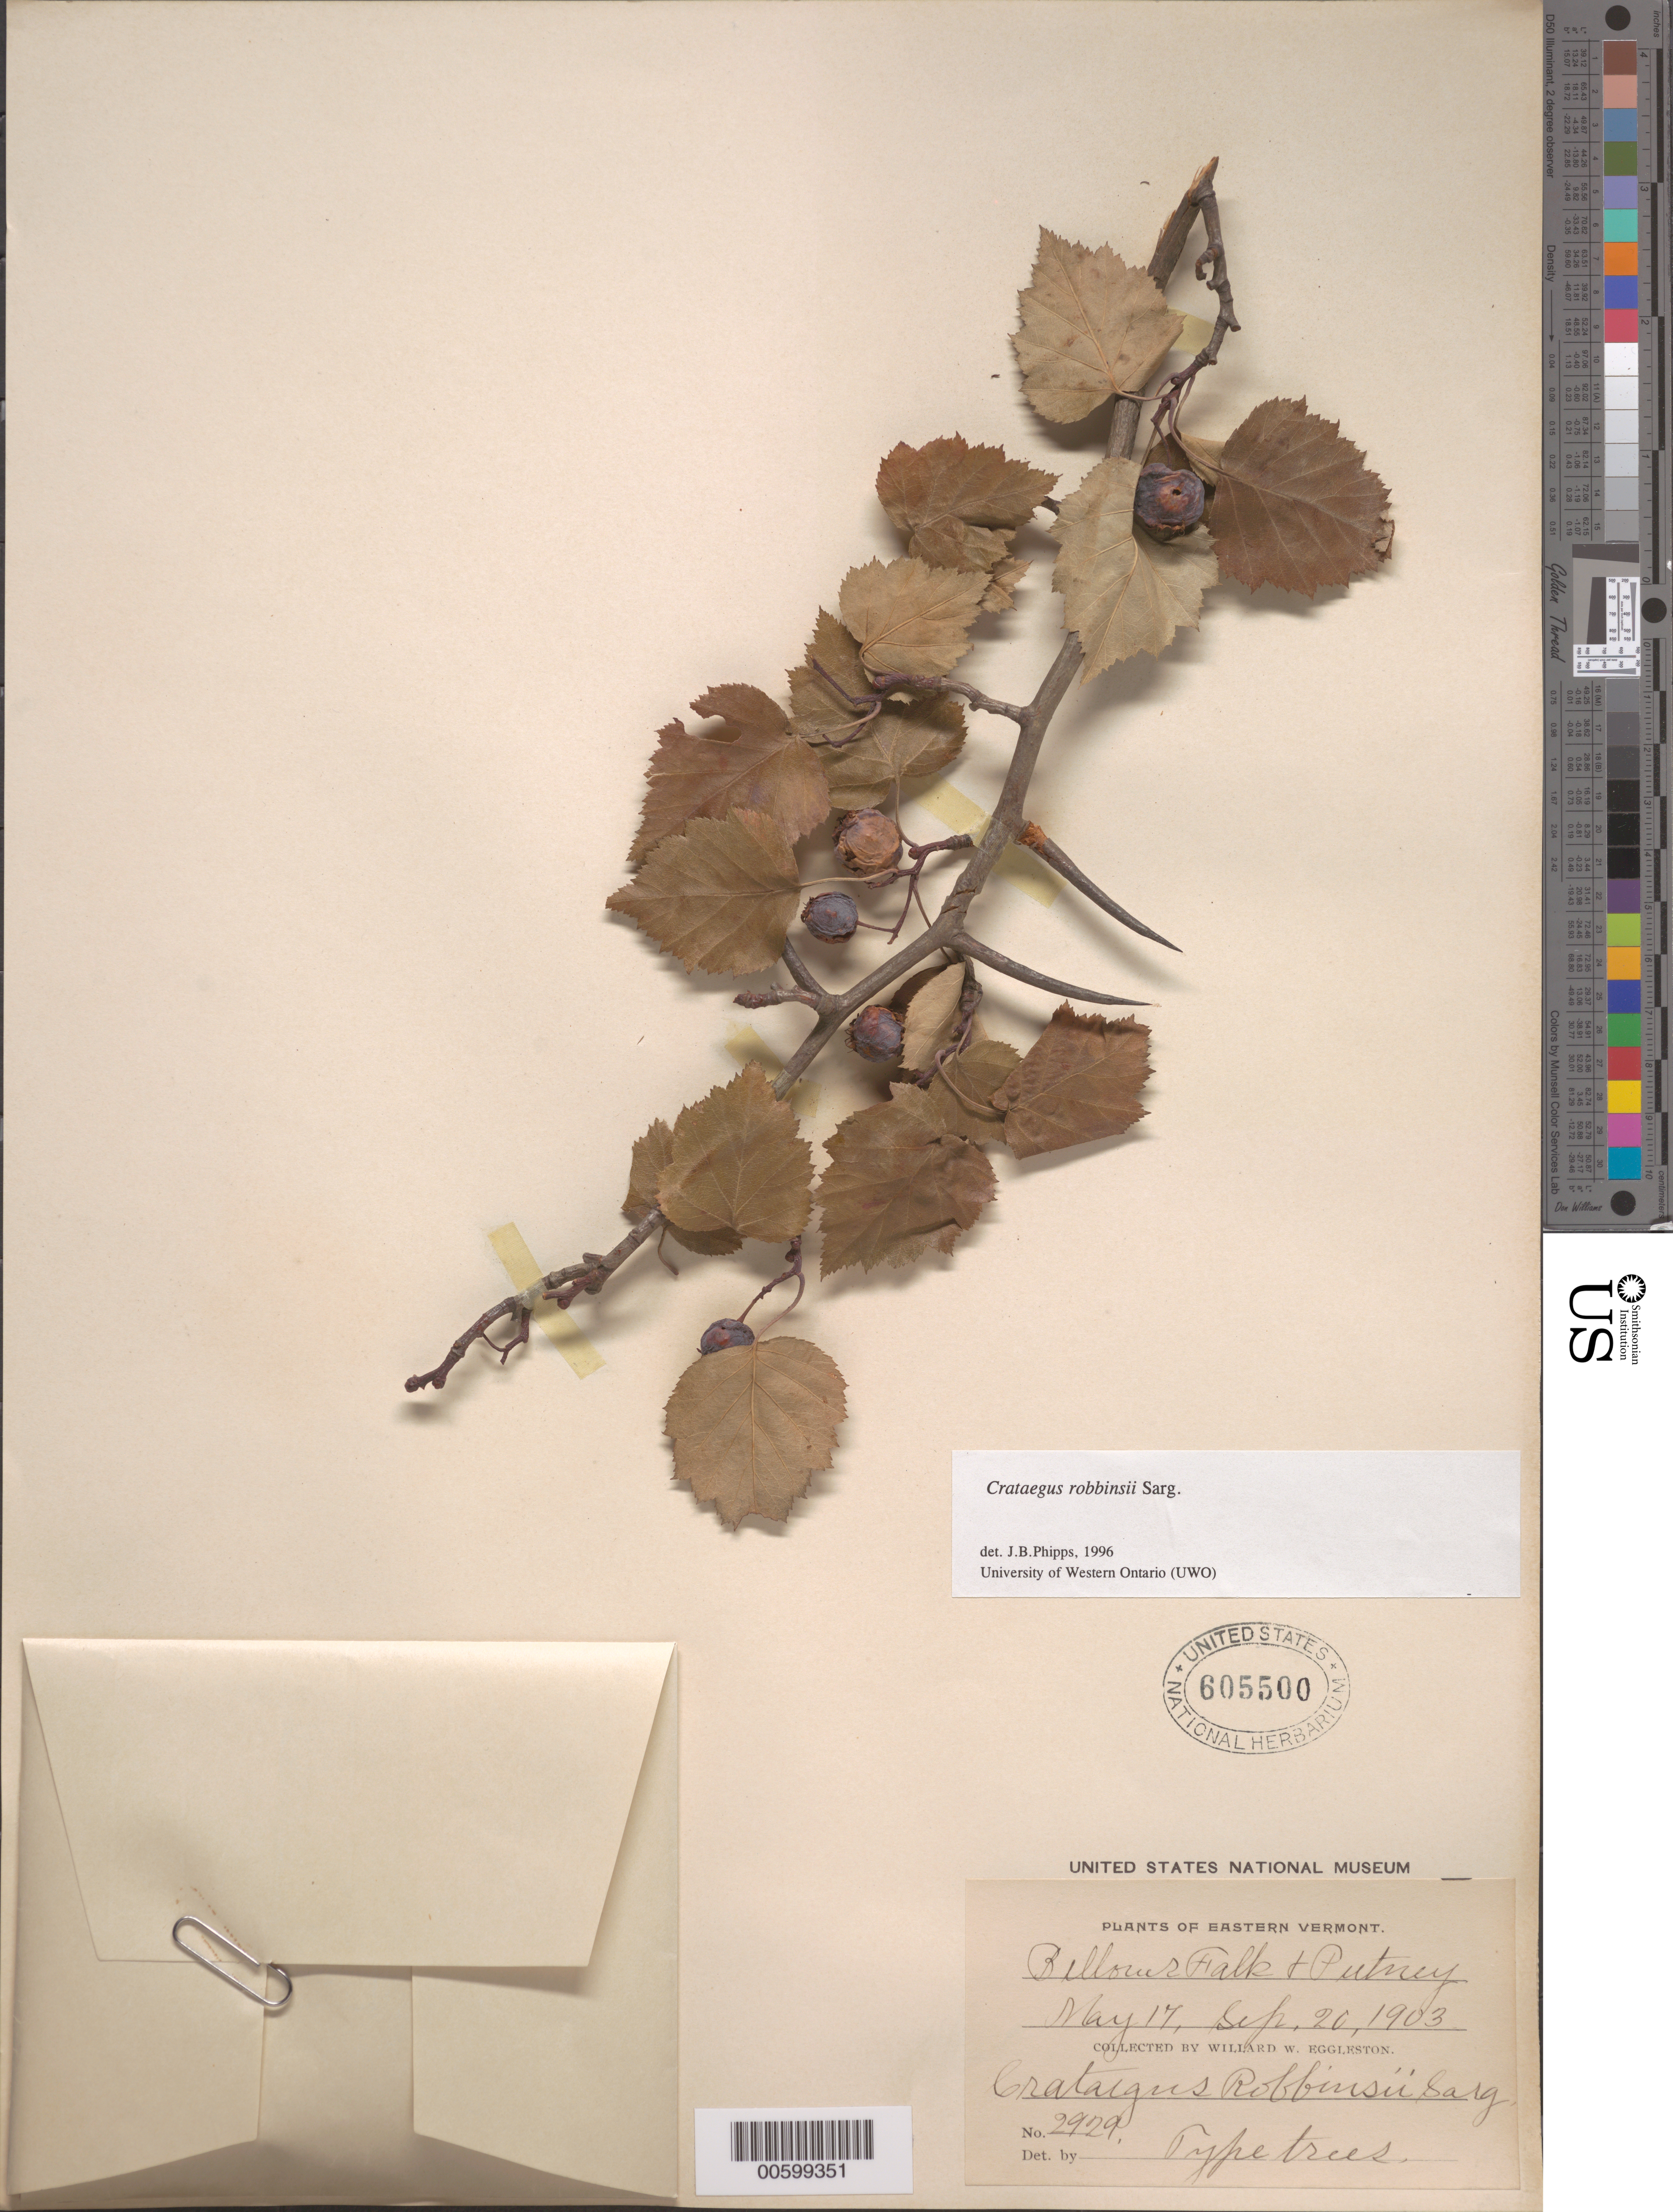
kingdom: Plantae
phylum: Tracheophyta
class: Magnoliopsida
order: Rosales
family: Rosaceae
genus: Crataegus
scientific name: Crataegus robbinsii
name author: Sarg.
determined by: Phipps, James B., (UWO), University of Western Ontario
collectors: W. W. Eggleston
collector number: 2929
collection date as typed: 17 May 1903 and 20 Sep 1903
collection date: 1903-05-17,1903-09-20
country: United States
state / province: Vermont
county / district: Windham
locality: Bellows Falk & Putney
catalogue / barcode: US 605500